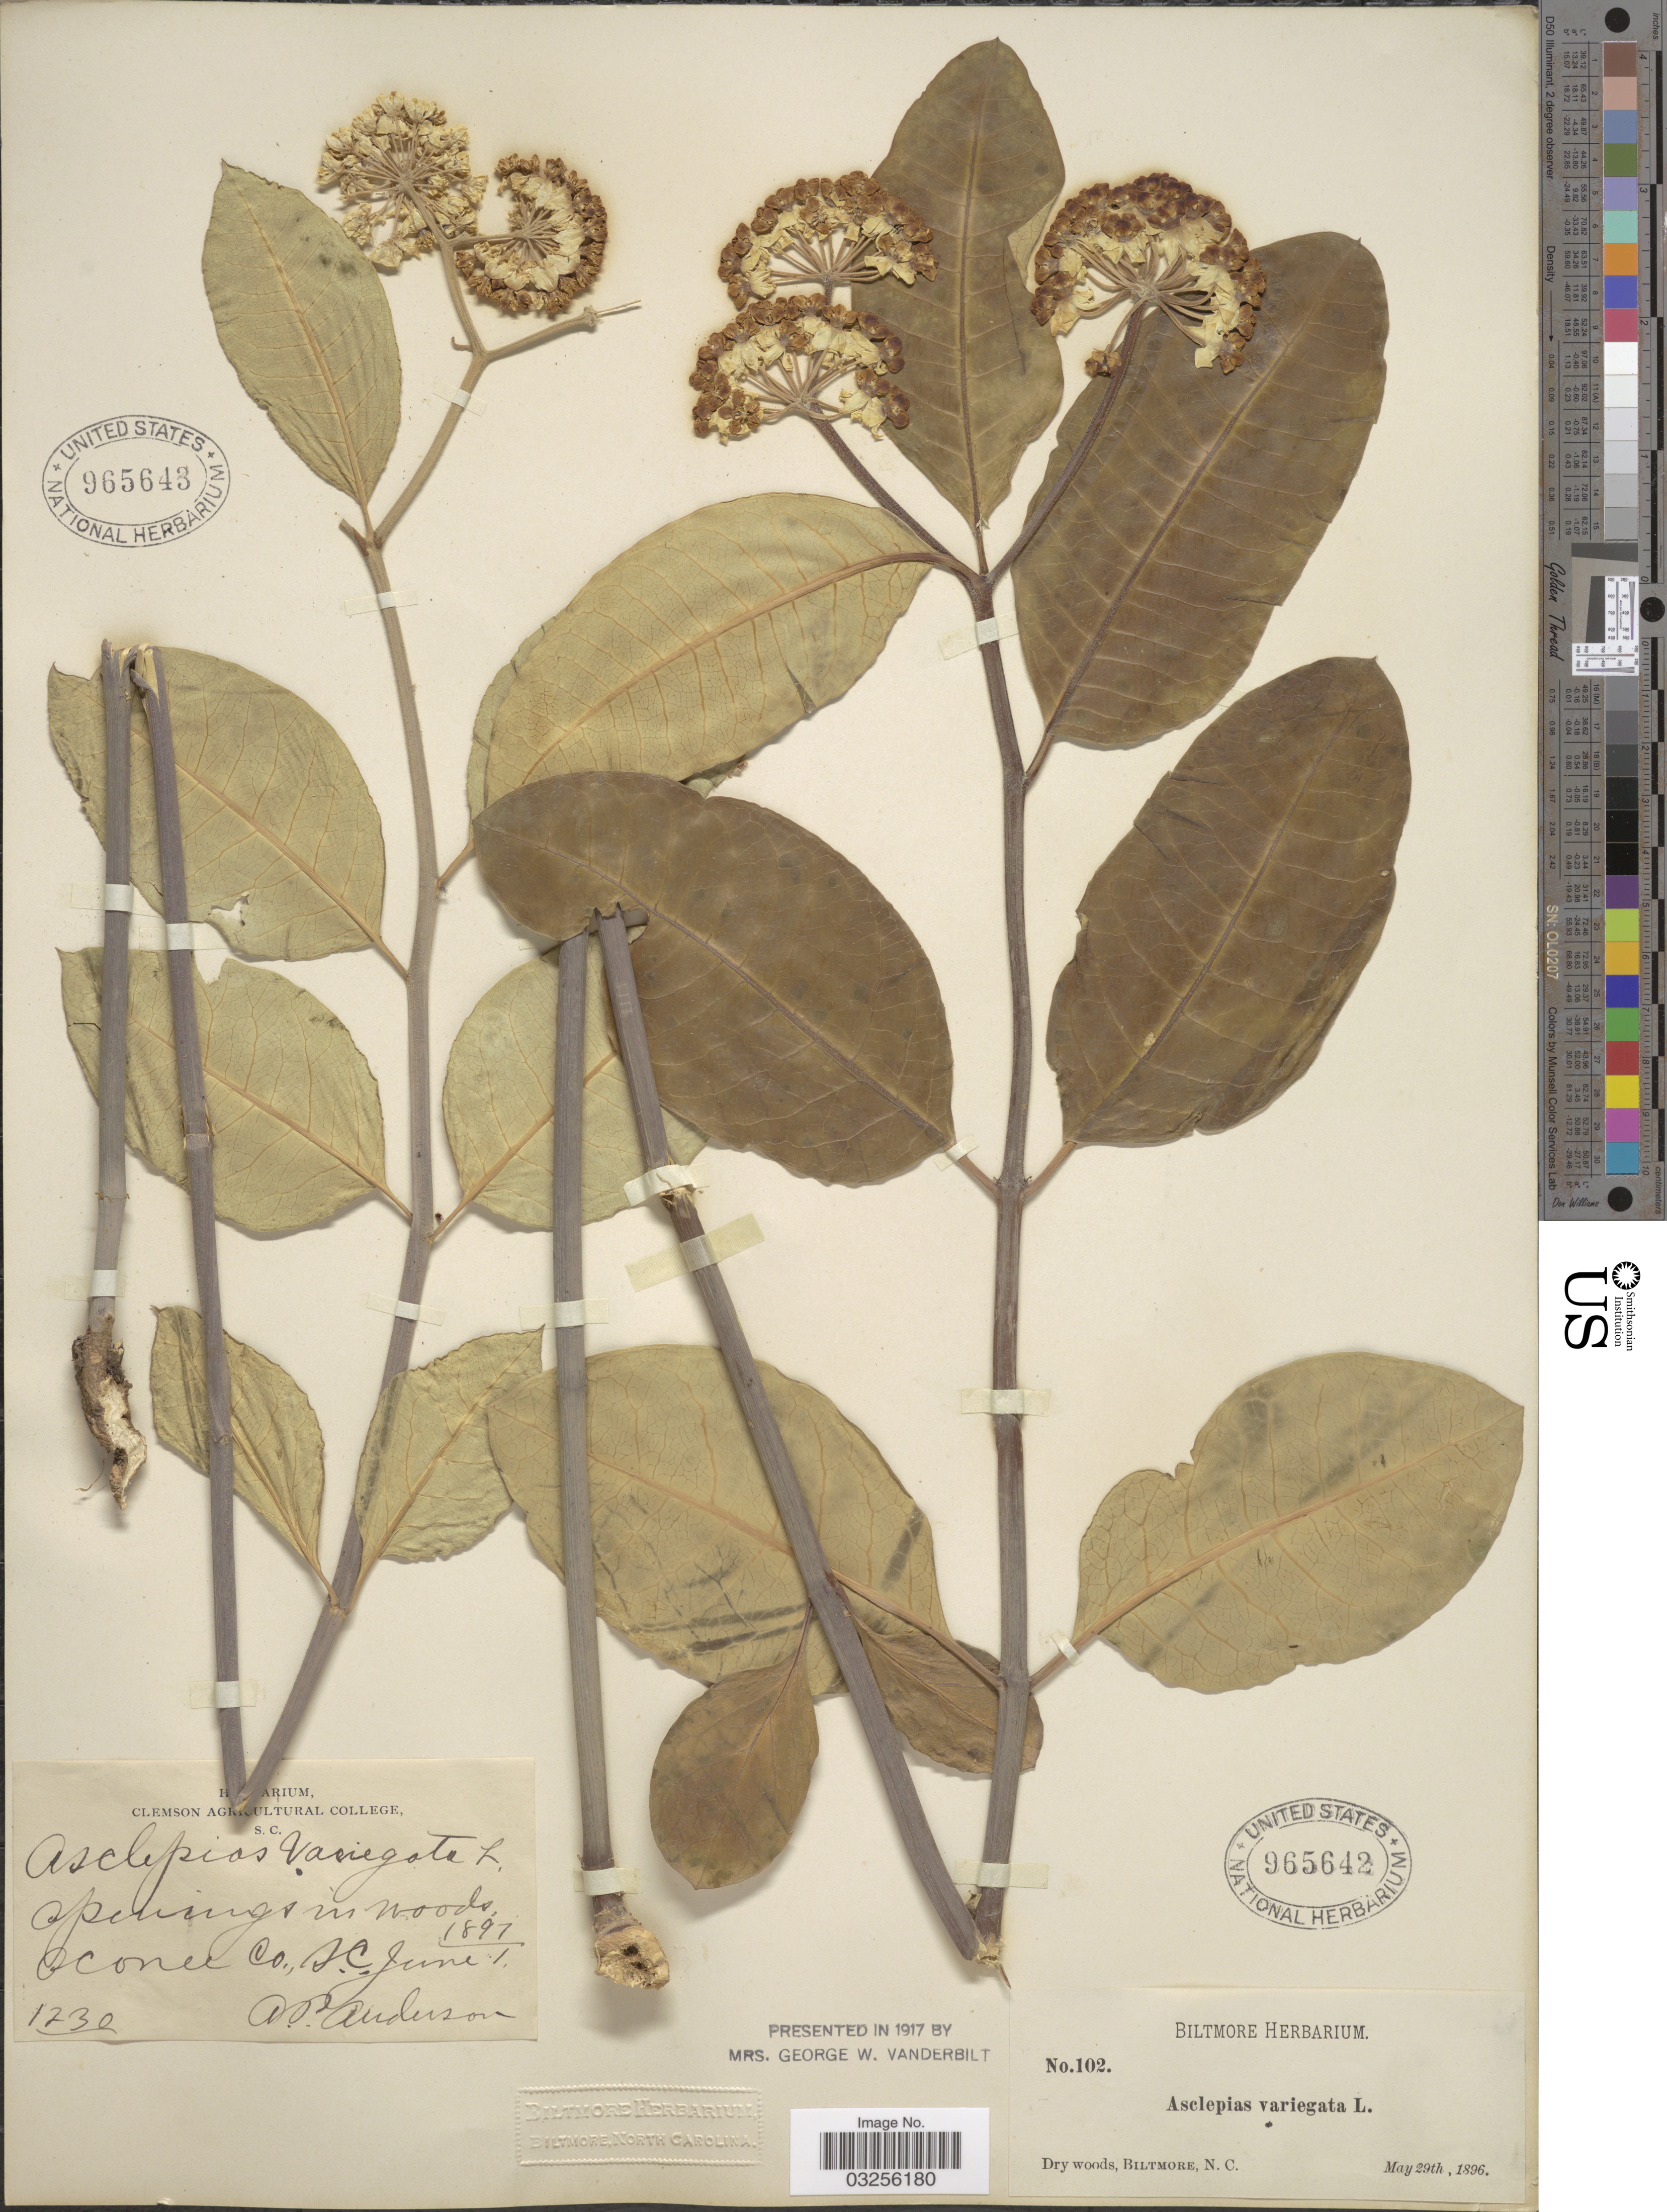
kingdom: Plantae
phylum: Tracheophyta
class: Magnoliopsida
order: Gentianales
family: Apocynaceae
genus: Asclepias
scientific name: Asclepias variegata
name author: L.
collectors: A. P. Anderson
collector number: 1230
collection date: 1897-06-01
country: United States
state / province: South Carolina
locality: Oconee Co. S. C.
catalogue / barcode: US 965643-2